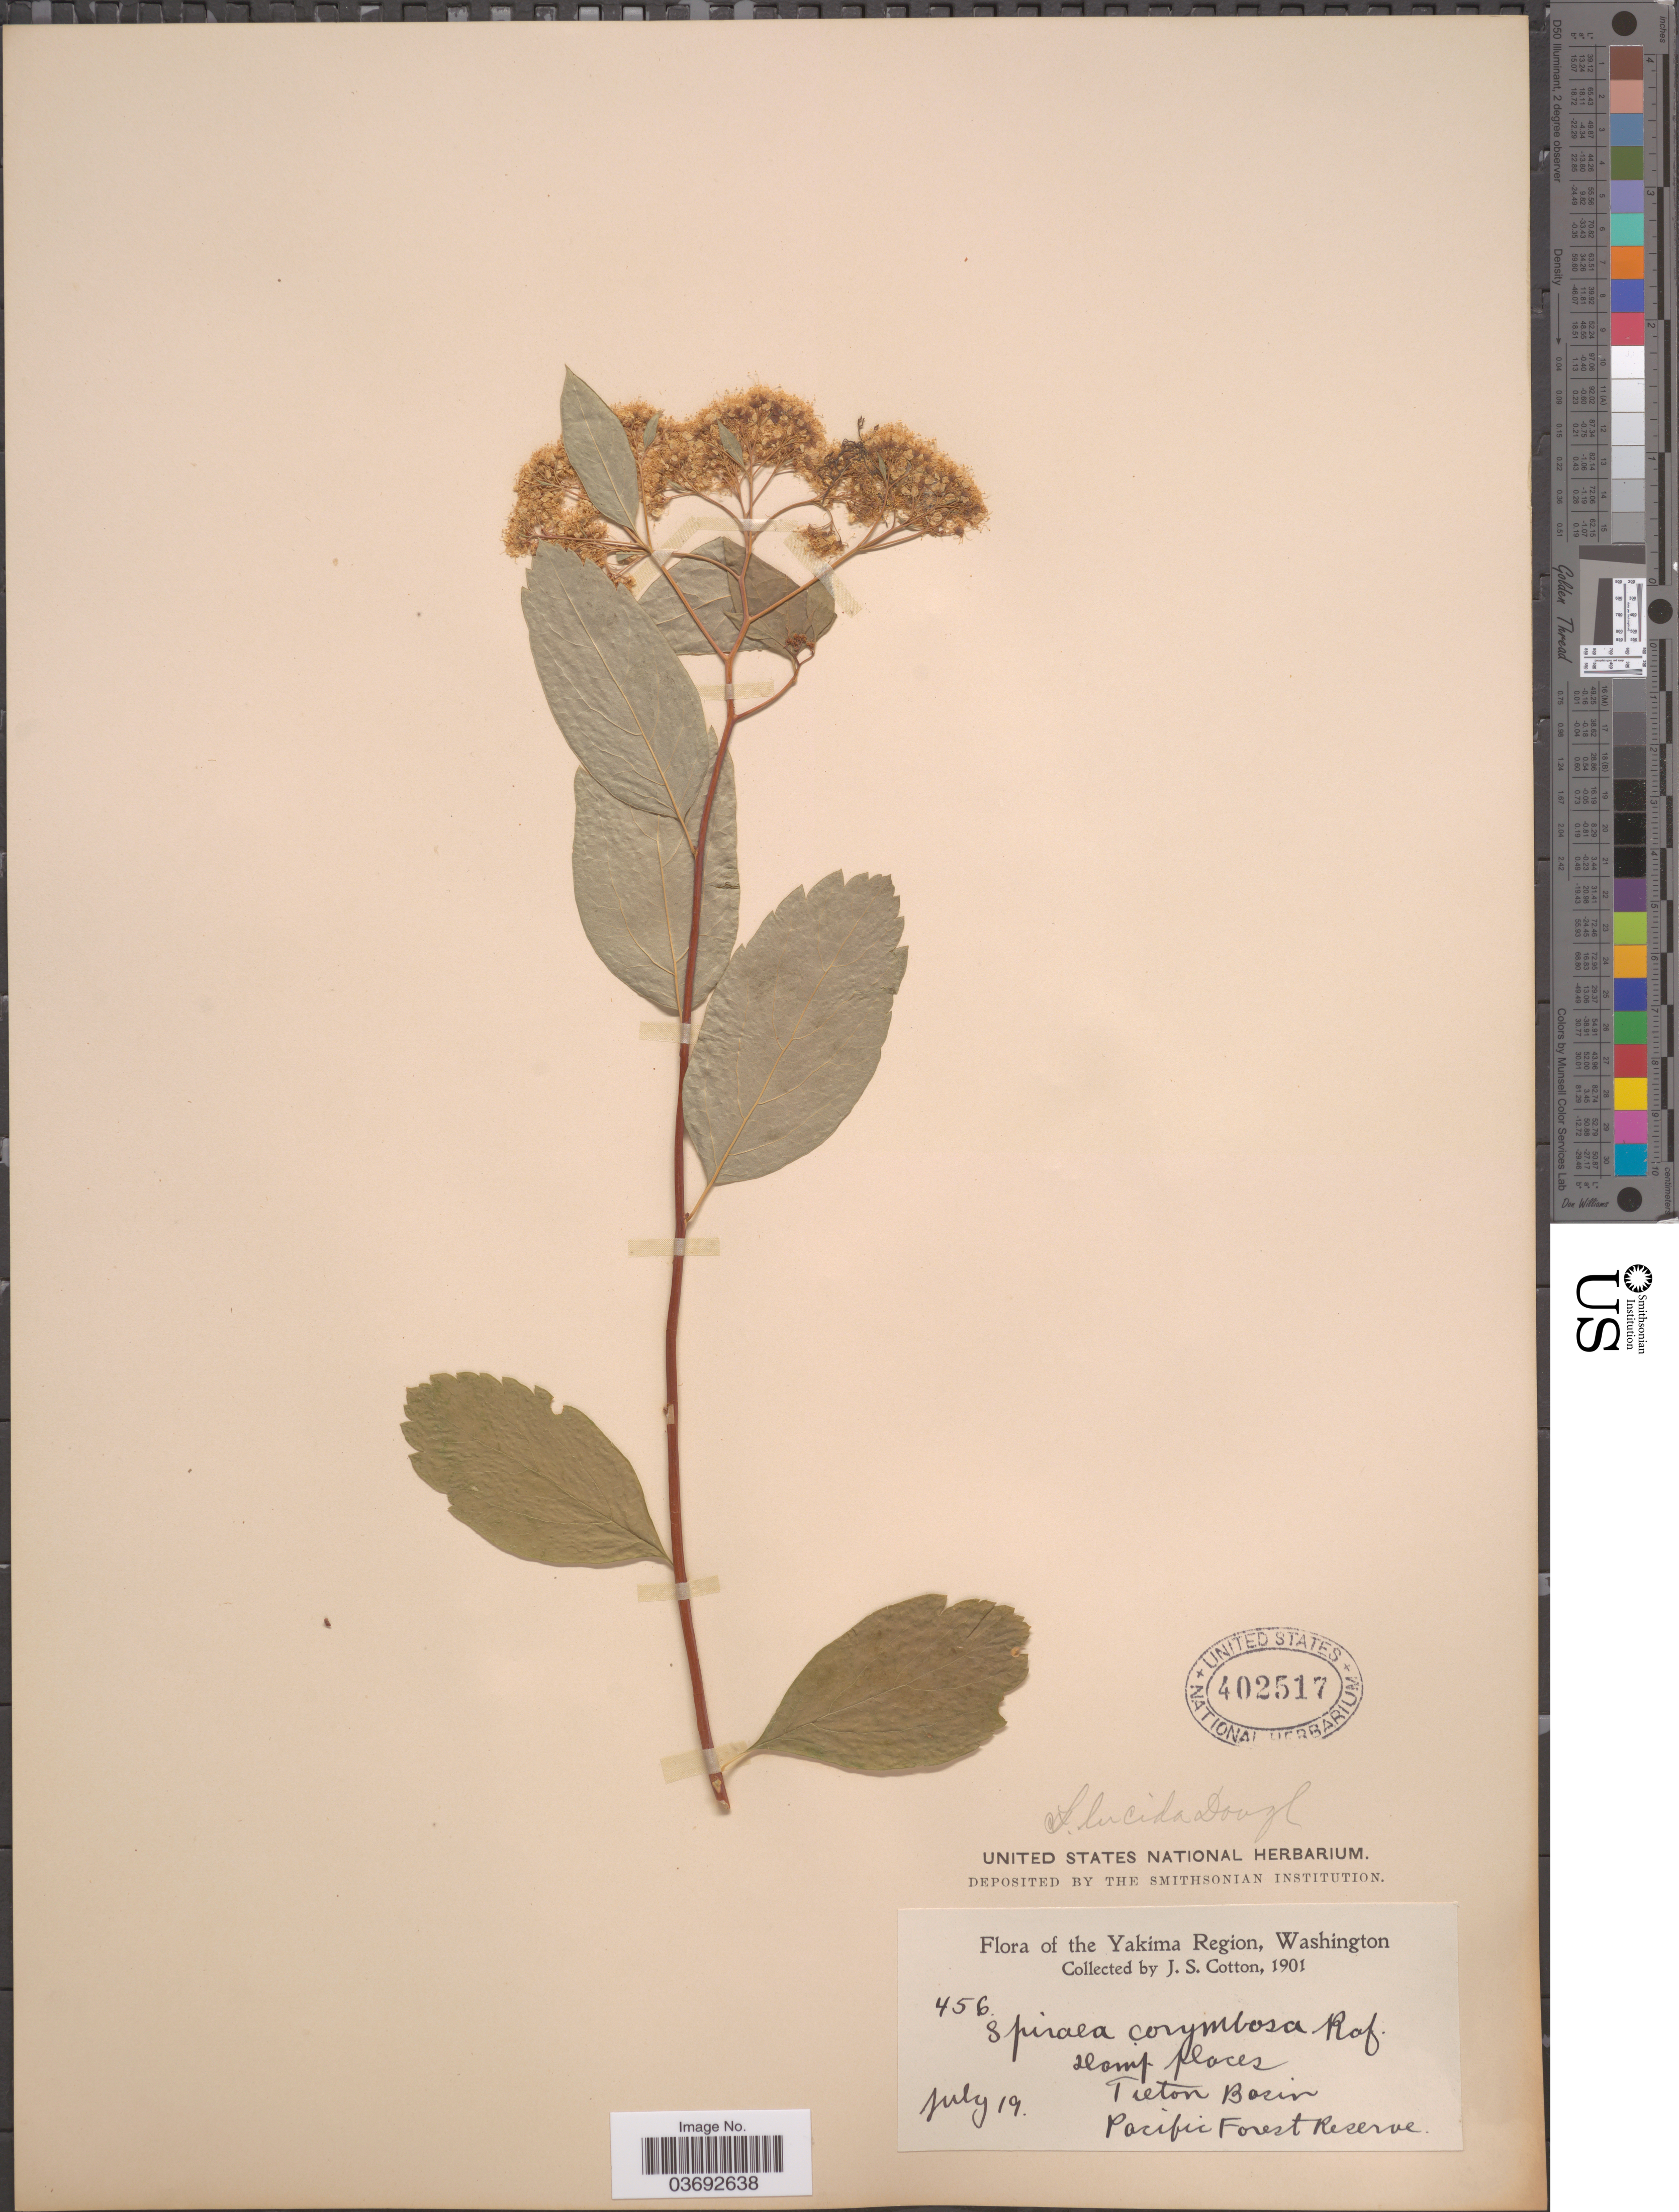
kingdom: Plantae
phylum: Tracheophyta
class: Magnoliopsida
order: Rosales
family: Rosaceae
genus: Spiraea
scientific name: Spiraea lucida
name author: Douglas ex Greene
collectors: J. S. Cotton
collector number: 456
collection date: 1901-07-19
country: United States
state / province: Washington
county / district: Yakima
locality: Yakima Region. Treton Basin. Pacific Forest Reserve.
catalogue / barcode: US 402517